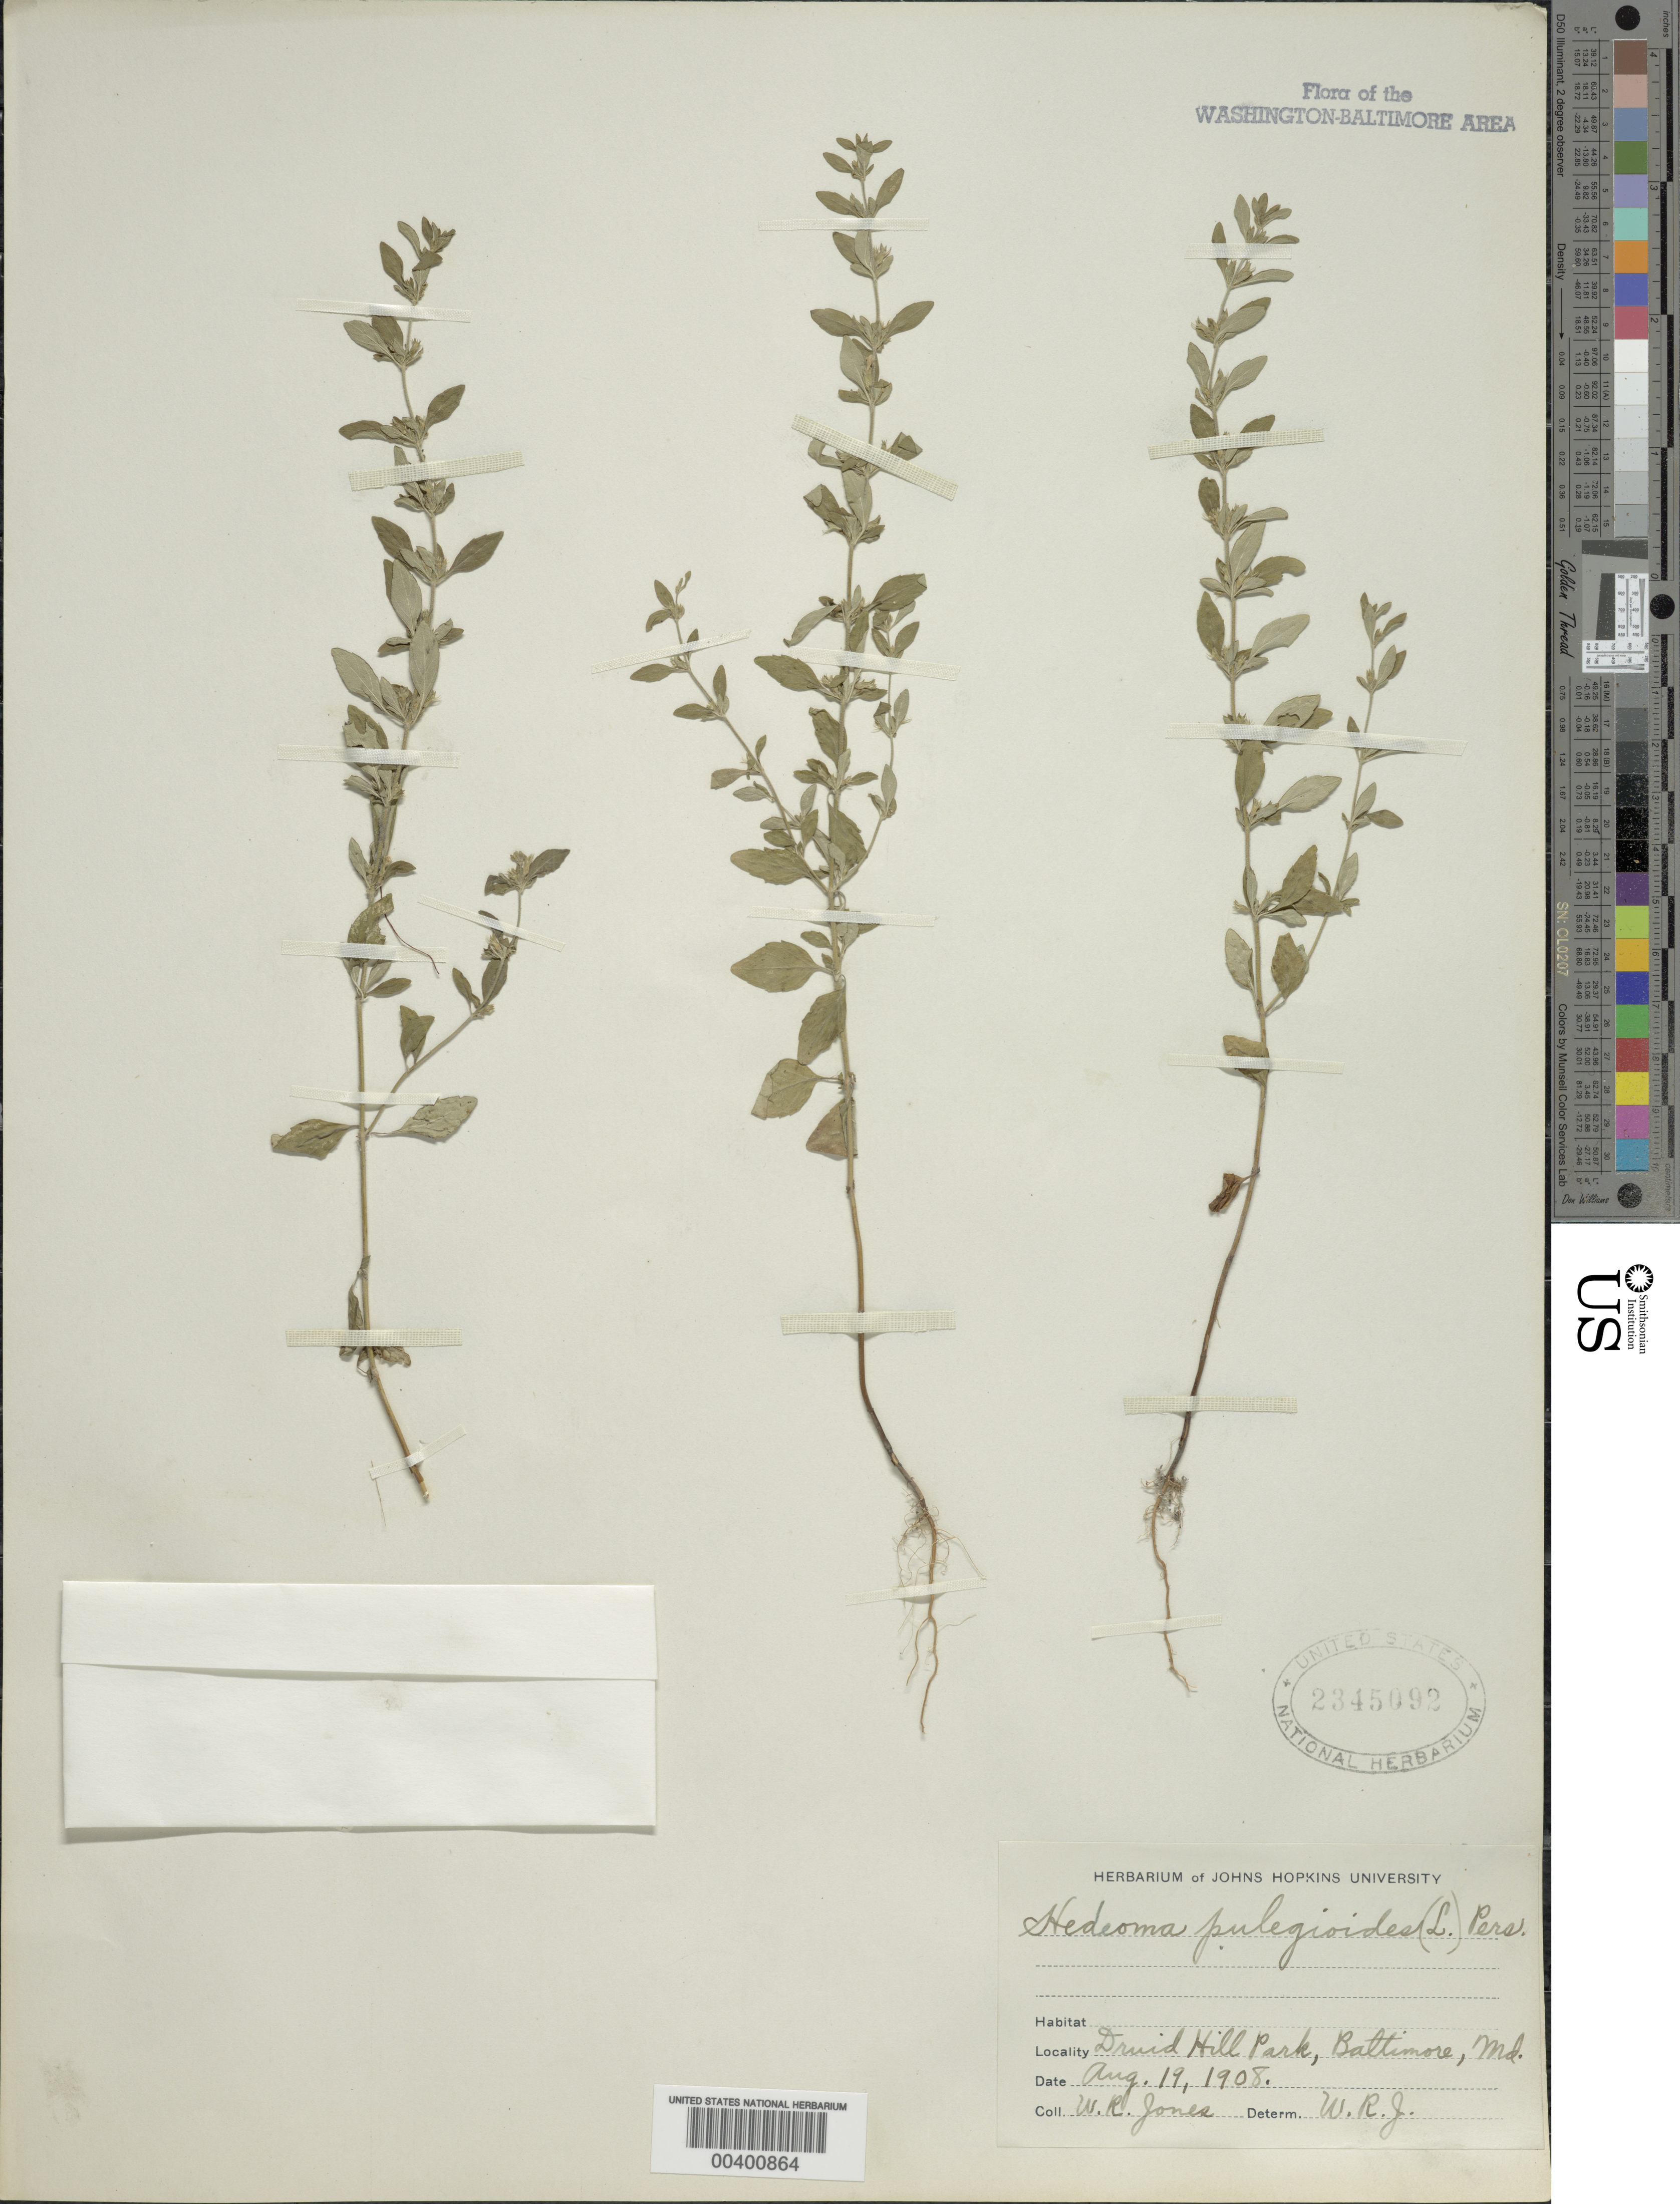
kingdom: Plantae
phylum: Tracheophyta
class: Magnoliopsida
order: Lamiales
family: Lamiaceae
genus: Hedeoma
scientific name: Hedeoma pulegioides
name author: (L.) Pers.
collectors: W. R. Jones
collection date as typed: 19 Aug 1908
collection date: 1908-08-19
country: United States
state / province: Maryland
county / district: City of Baltimore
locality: Druid Hill Park, Baltimore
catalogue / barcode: US 2345092